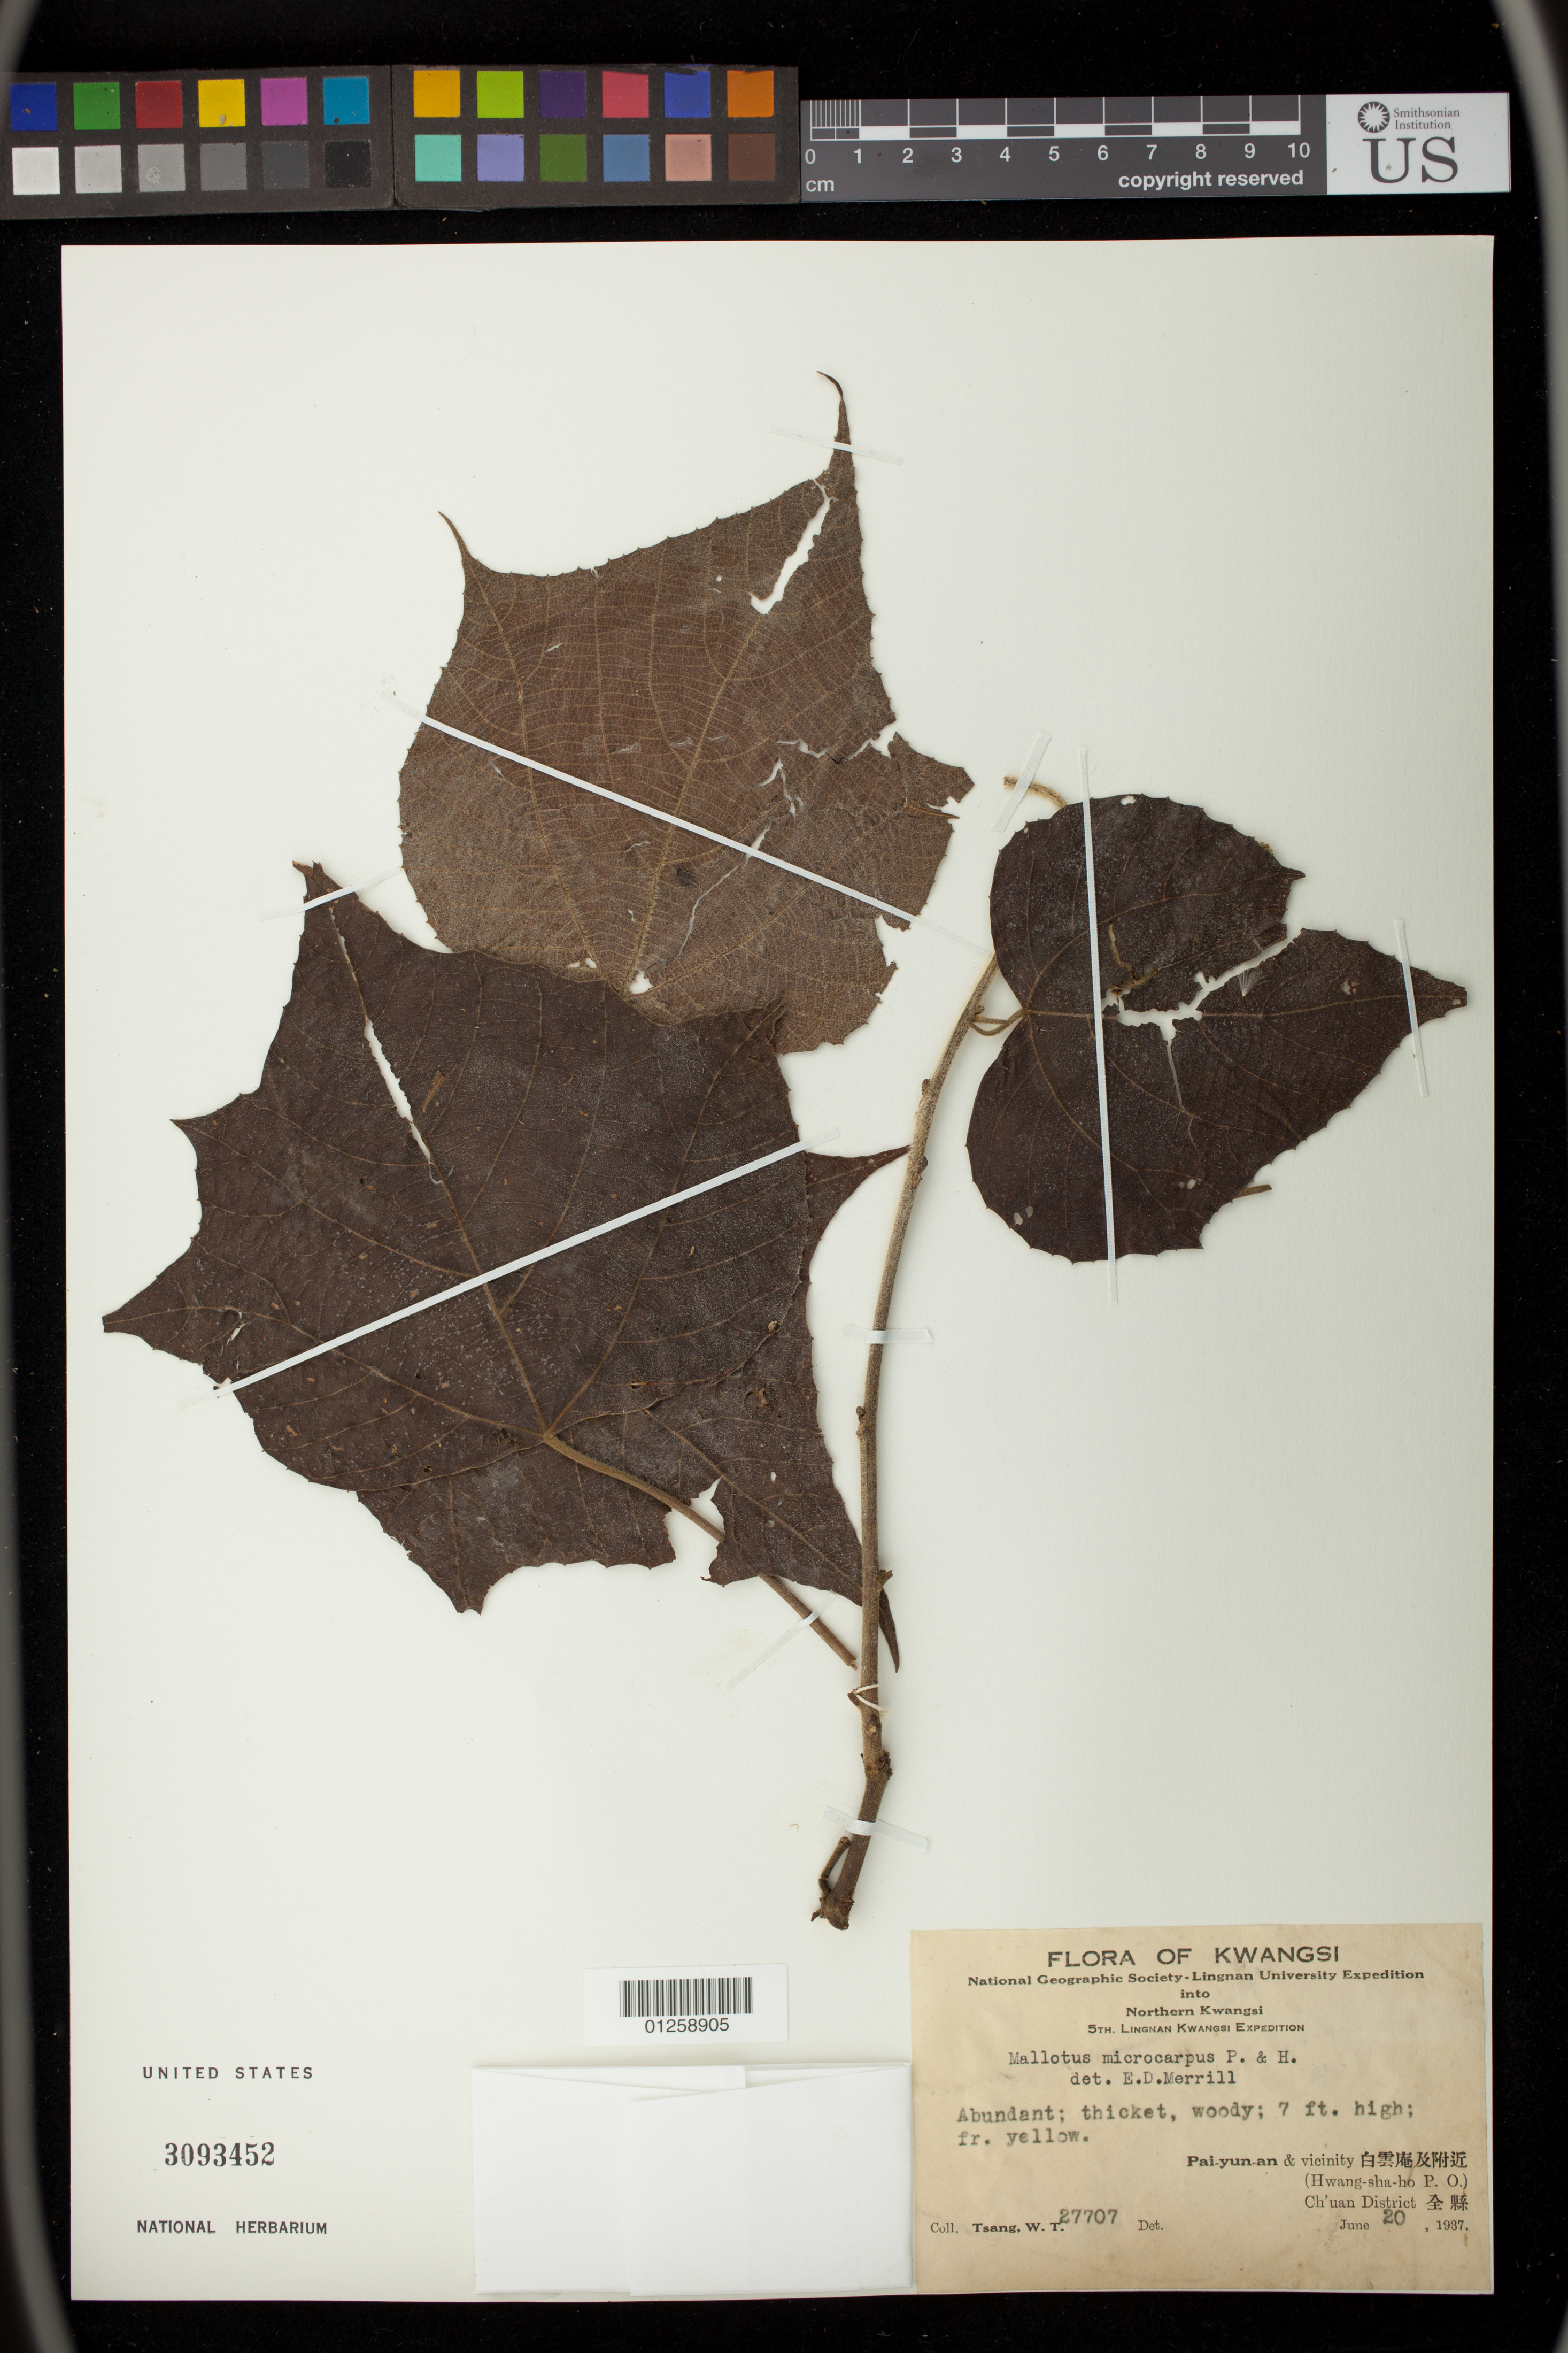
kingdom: Plantae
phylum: Tracheophyta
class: Magnoliopsida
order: Malpighiales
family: Euphorbiaceae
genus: Mallotus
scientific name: Mallotus microcarpus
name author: Pax & K. Hoffm.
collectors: W. T. Tsang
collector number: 27707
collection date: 1937-06-20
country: China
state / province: Guangxi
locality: Pai-yun-an & vicinity (Hwang-sha-ho P.O.) Ch'uan District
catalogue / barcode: US 3093452